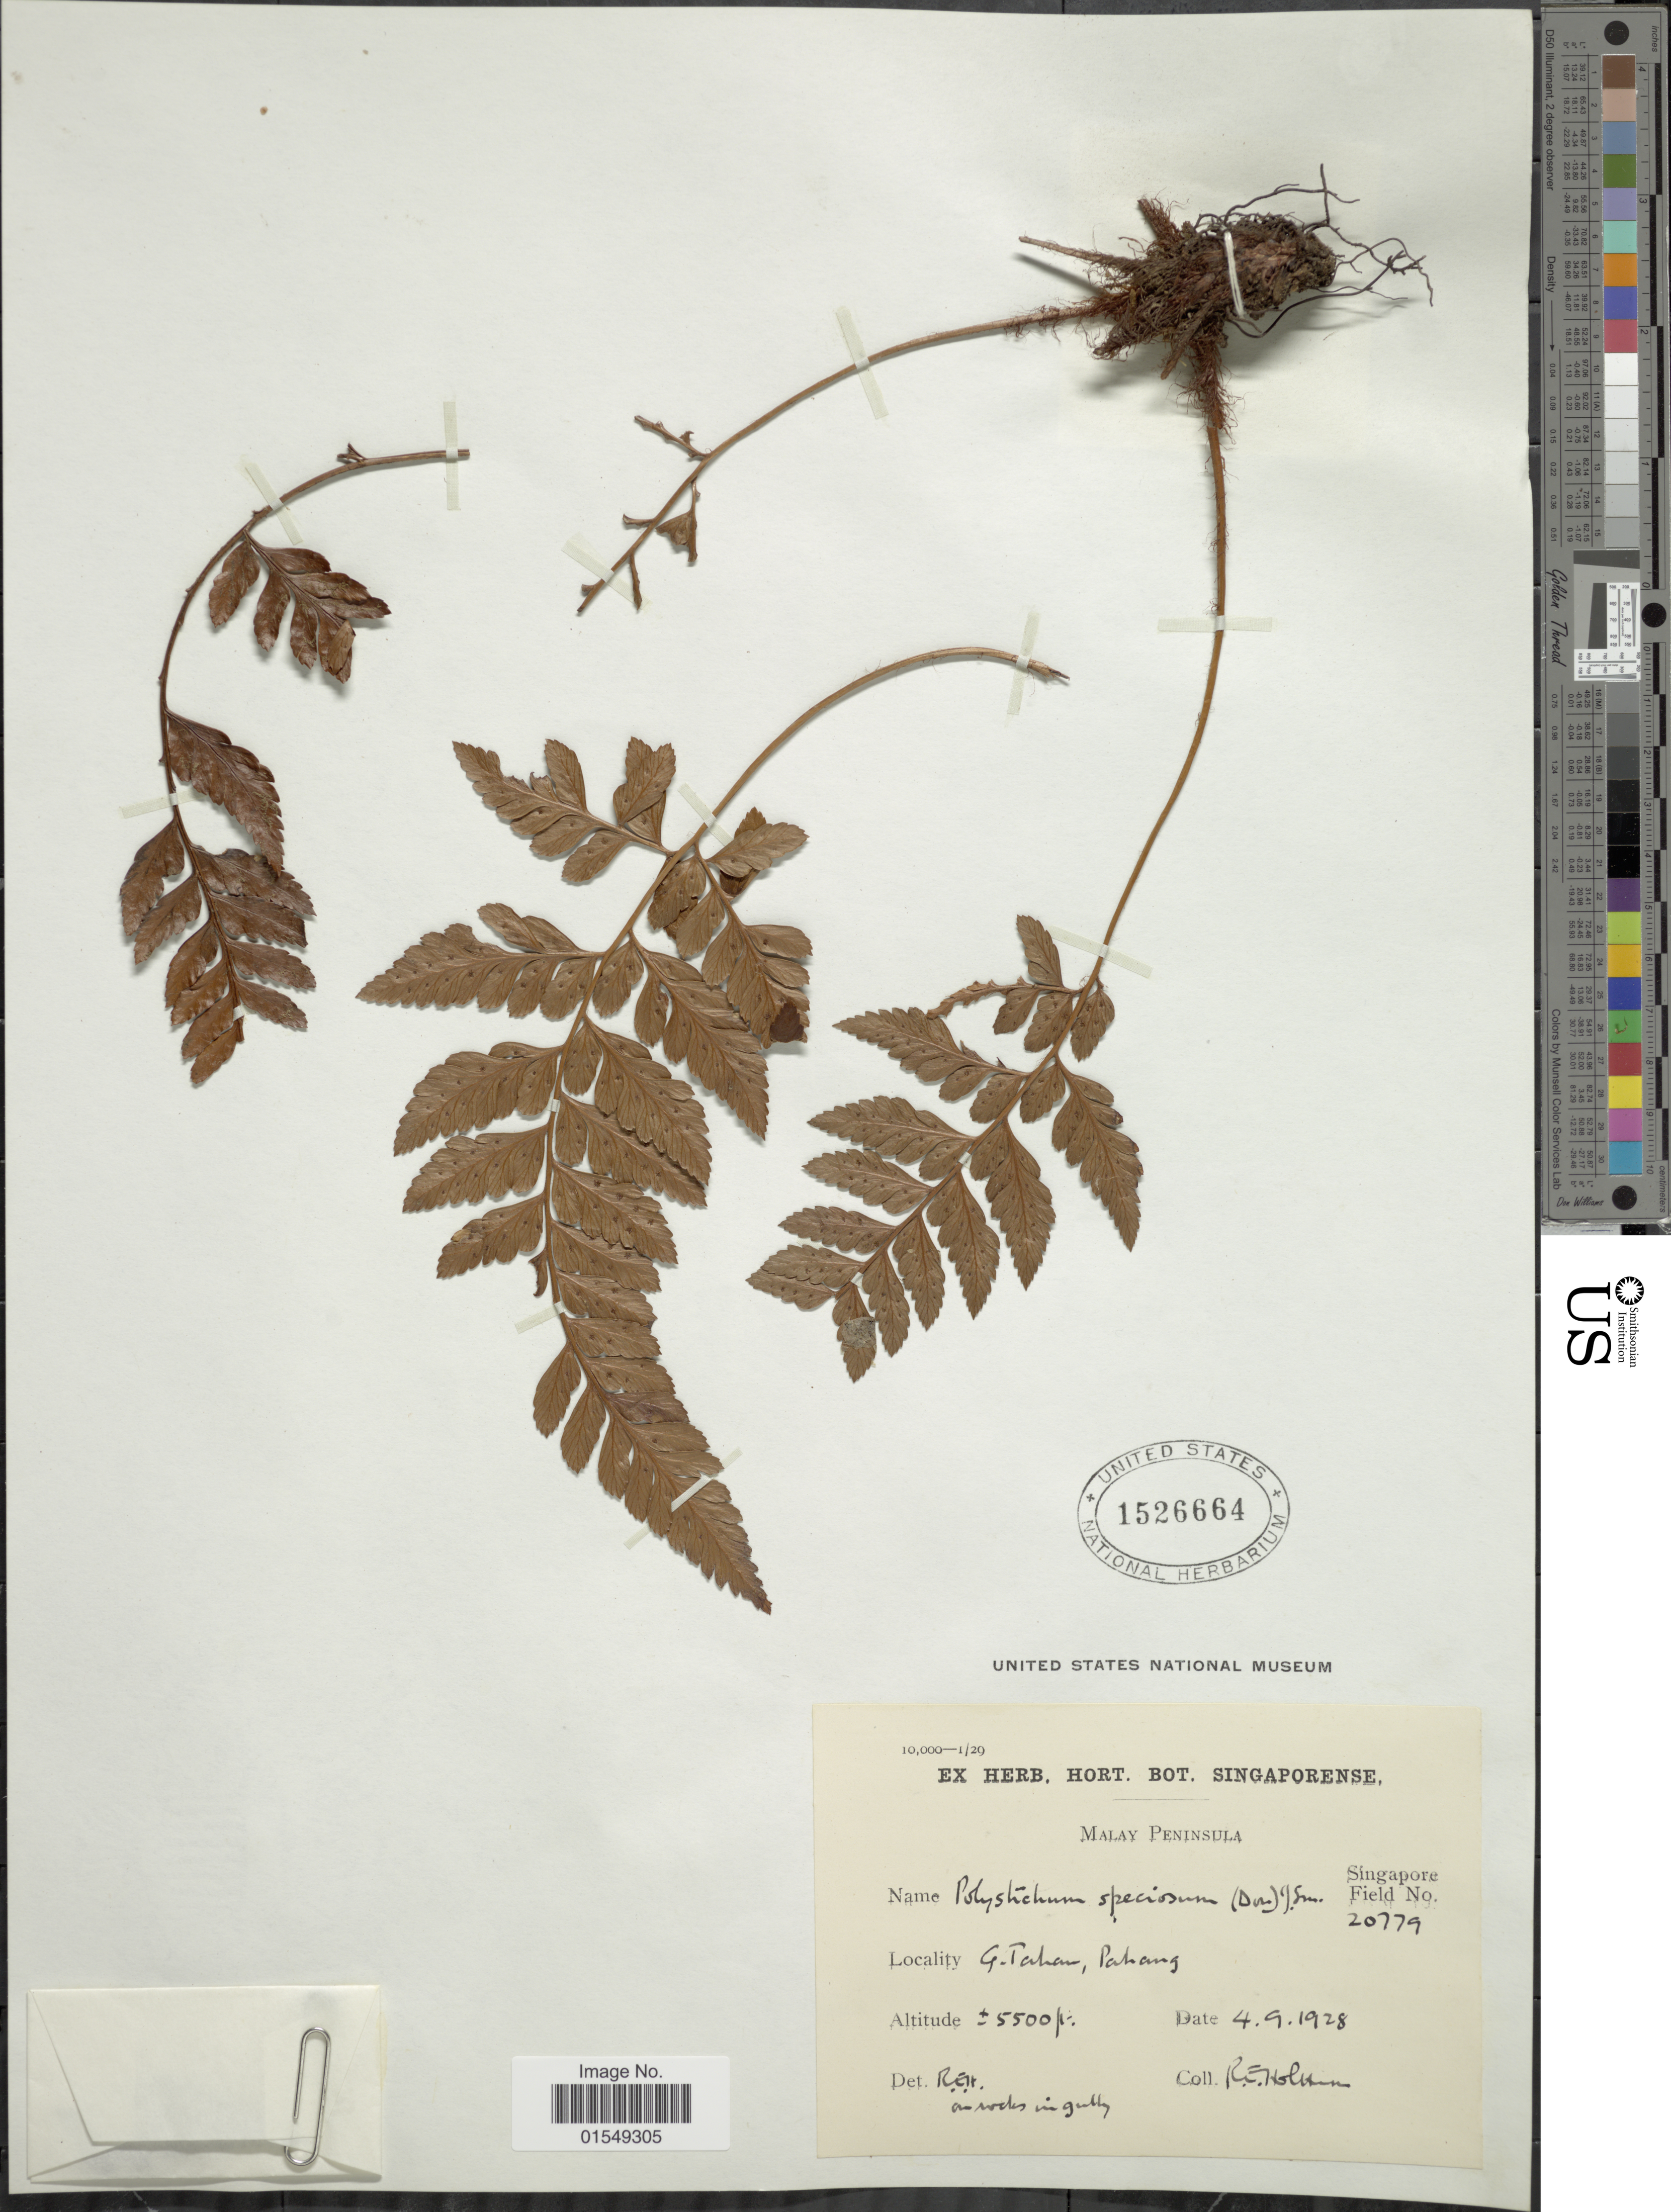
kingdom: Plantae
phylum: Tracheophyta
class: Polypodiopsida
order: Polypodiales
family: Dryopteridaceae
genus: Arachniodes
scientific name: Arachniodes speciosa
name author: (D. Don) Ching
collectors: R. E. Holttum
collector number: Singapore Field 20779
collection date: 1928-09-04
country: Malaysia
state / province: Pahang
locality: Malay Peninsula, g. Tahan, Pahang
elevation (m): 1676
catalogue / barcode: US 1526664